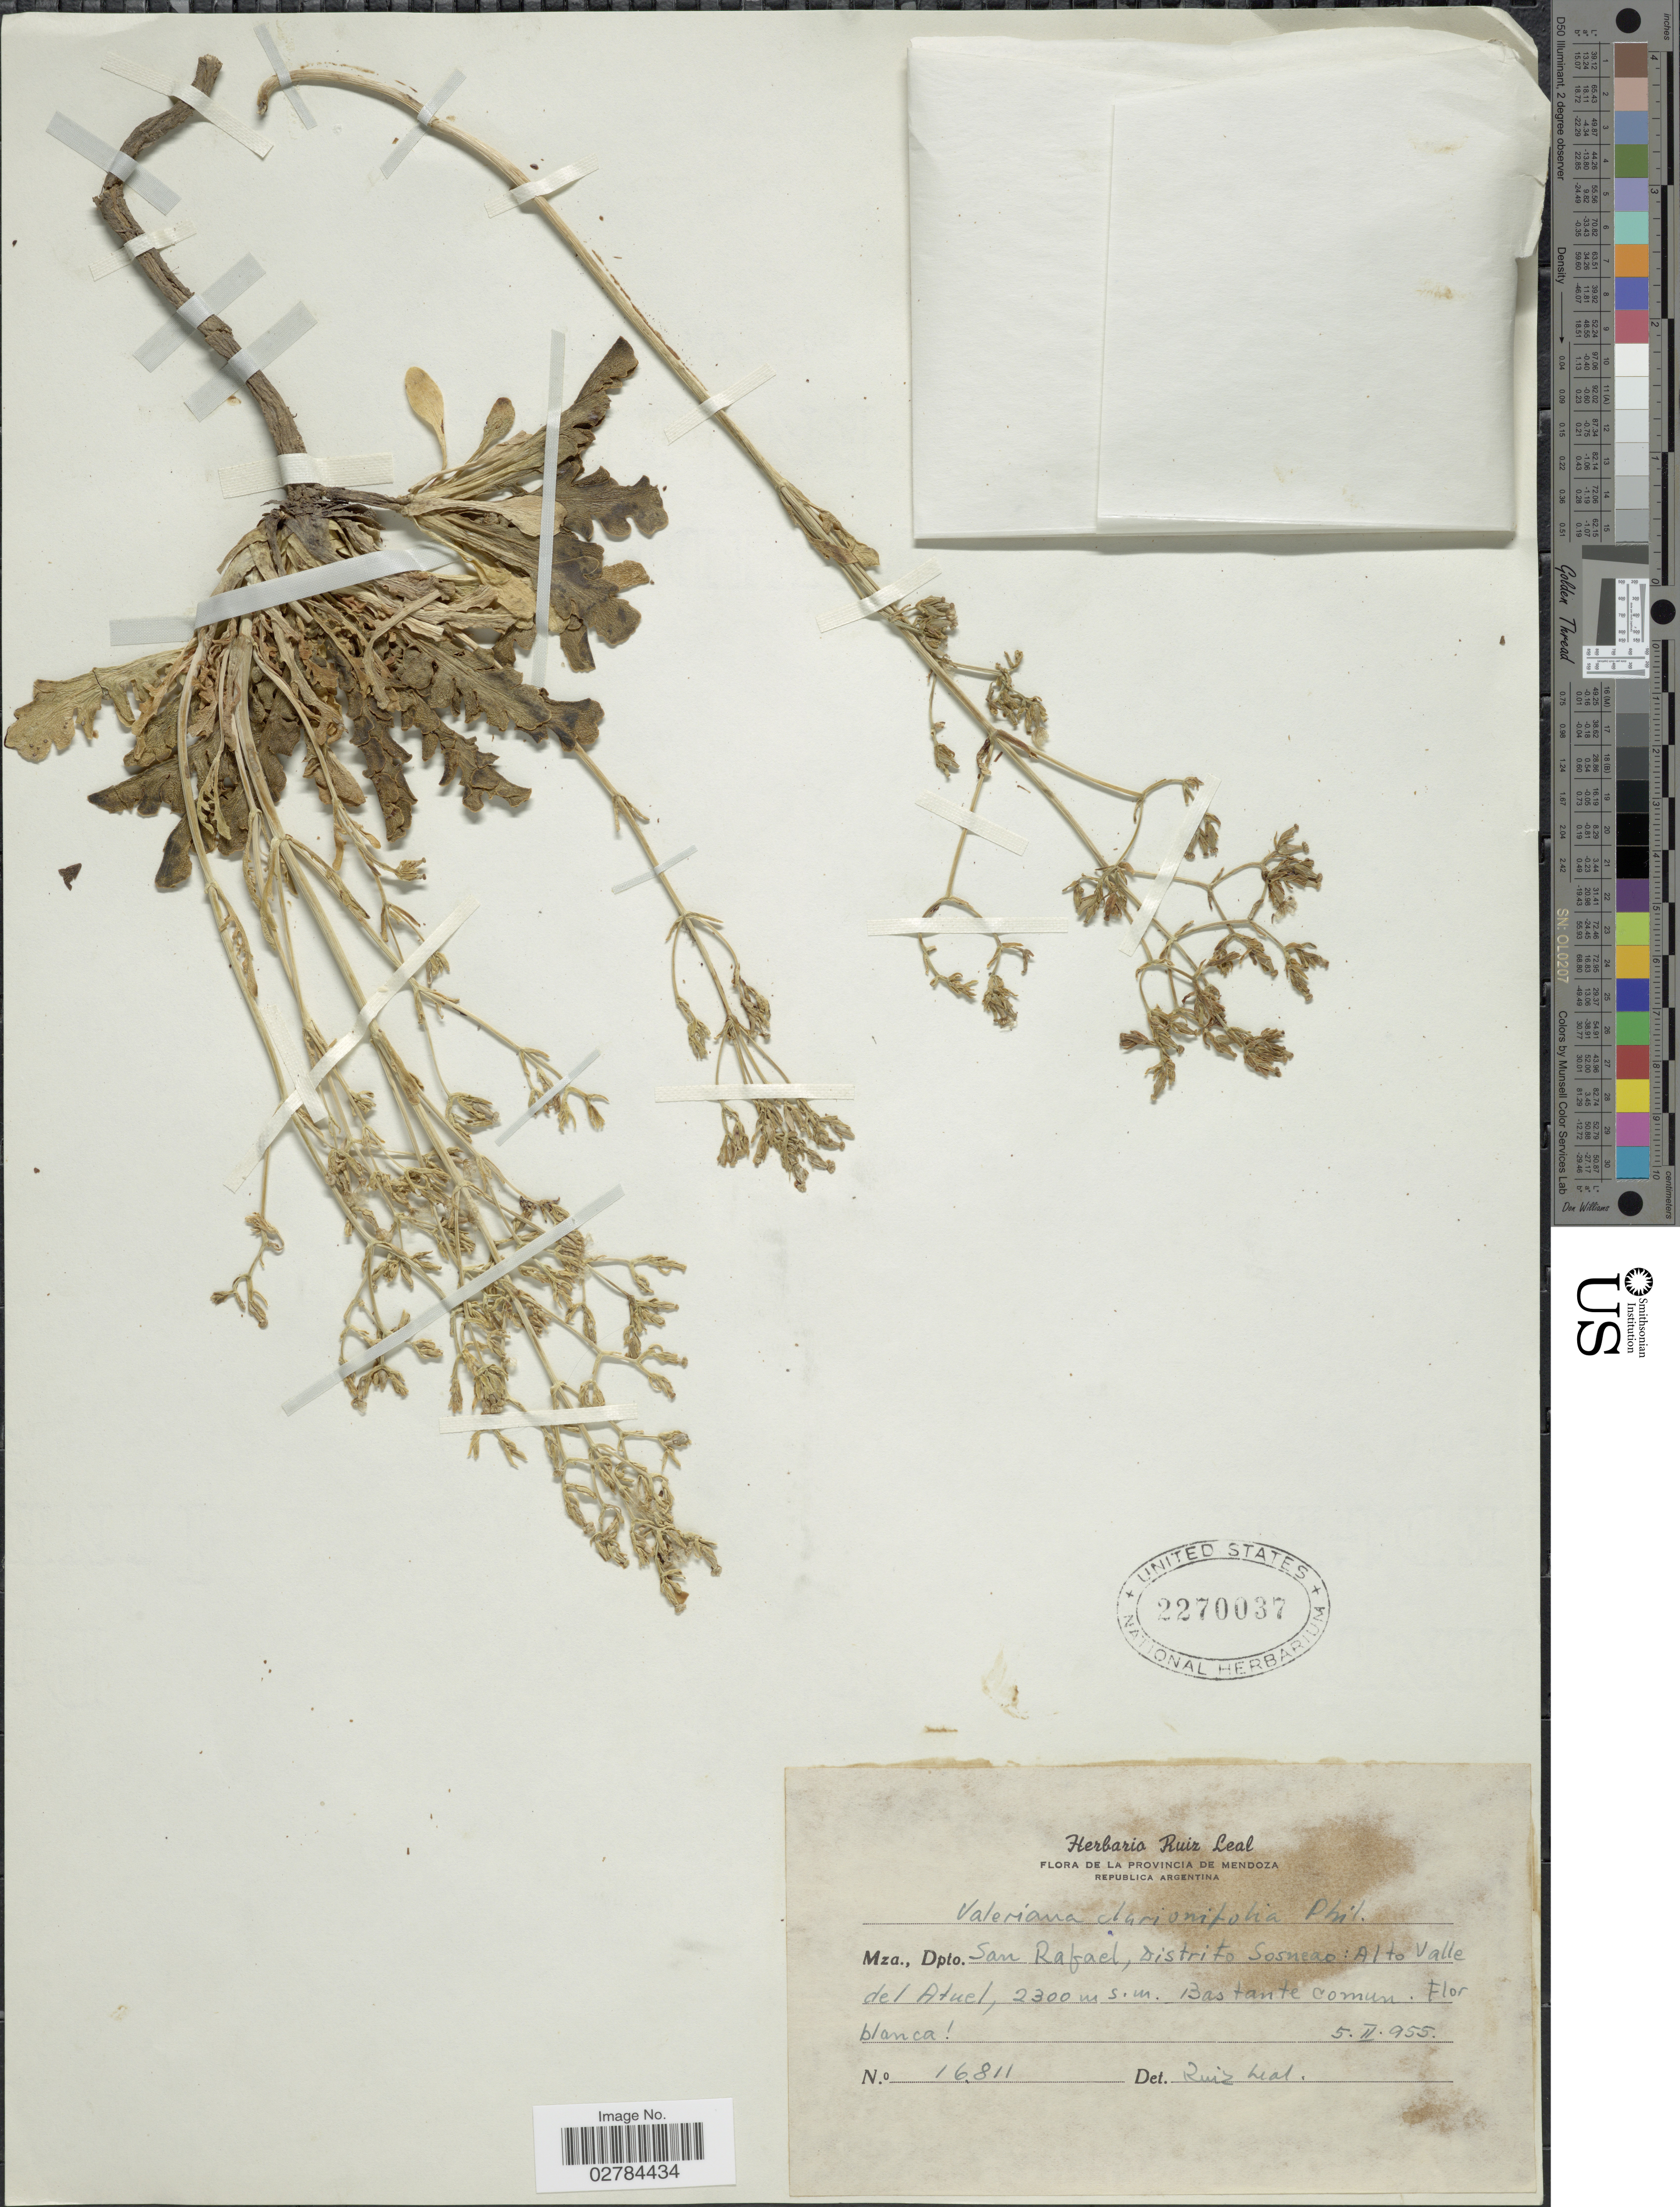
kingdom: Plantae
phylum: Tracheophyta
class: Magnoliopsida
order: Dipsacales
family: Caprifoliaceae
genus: Valeriana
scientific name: Valeriana clarionifolia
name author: Phil.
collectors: Ex herb. Ruiz Leal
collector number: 16811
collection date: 1955-02-05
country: Argentina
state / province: Mendoza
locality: Mza., Dpto. San Rafael, Distrito Sosneao: Alto Valle del Atuel.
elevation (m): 2300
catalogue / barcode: US 2270037